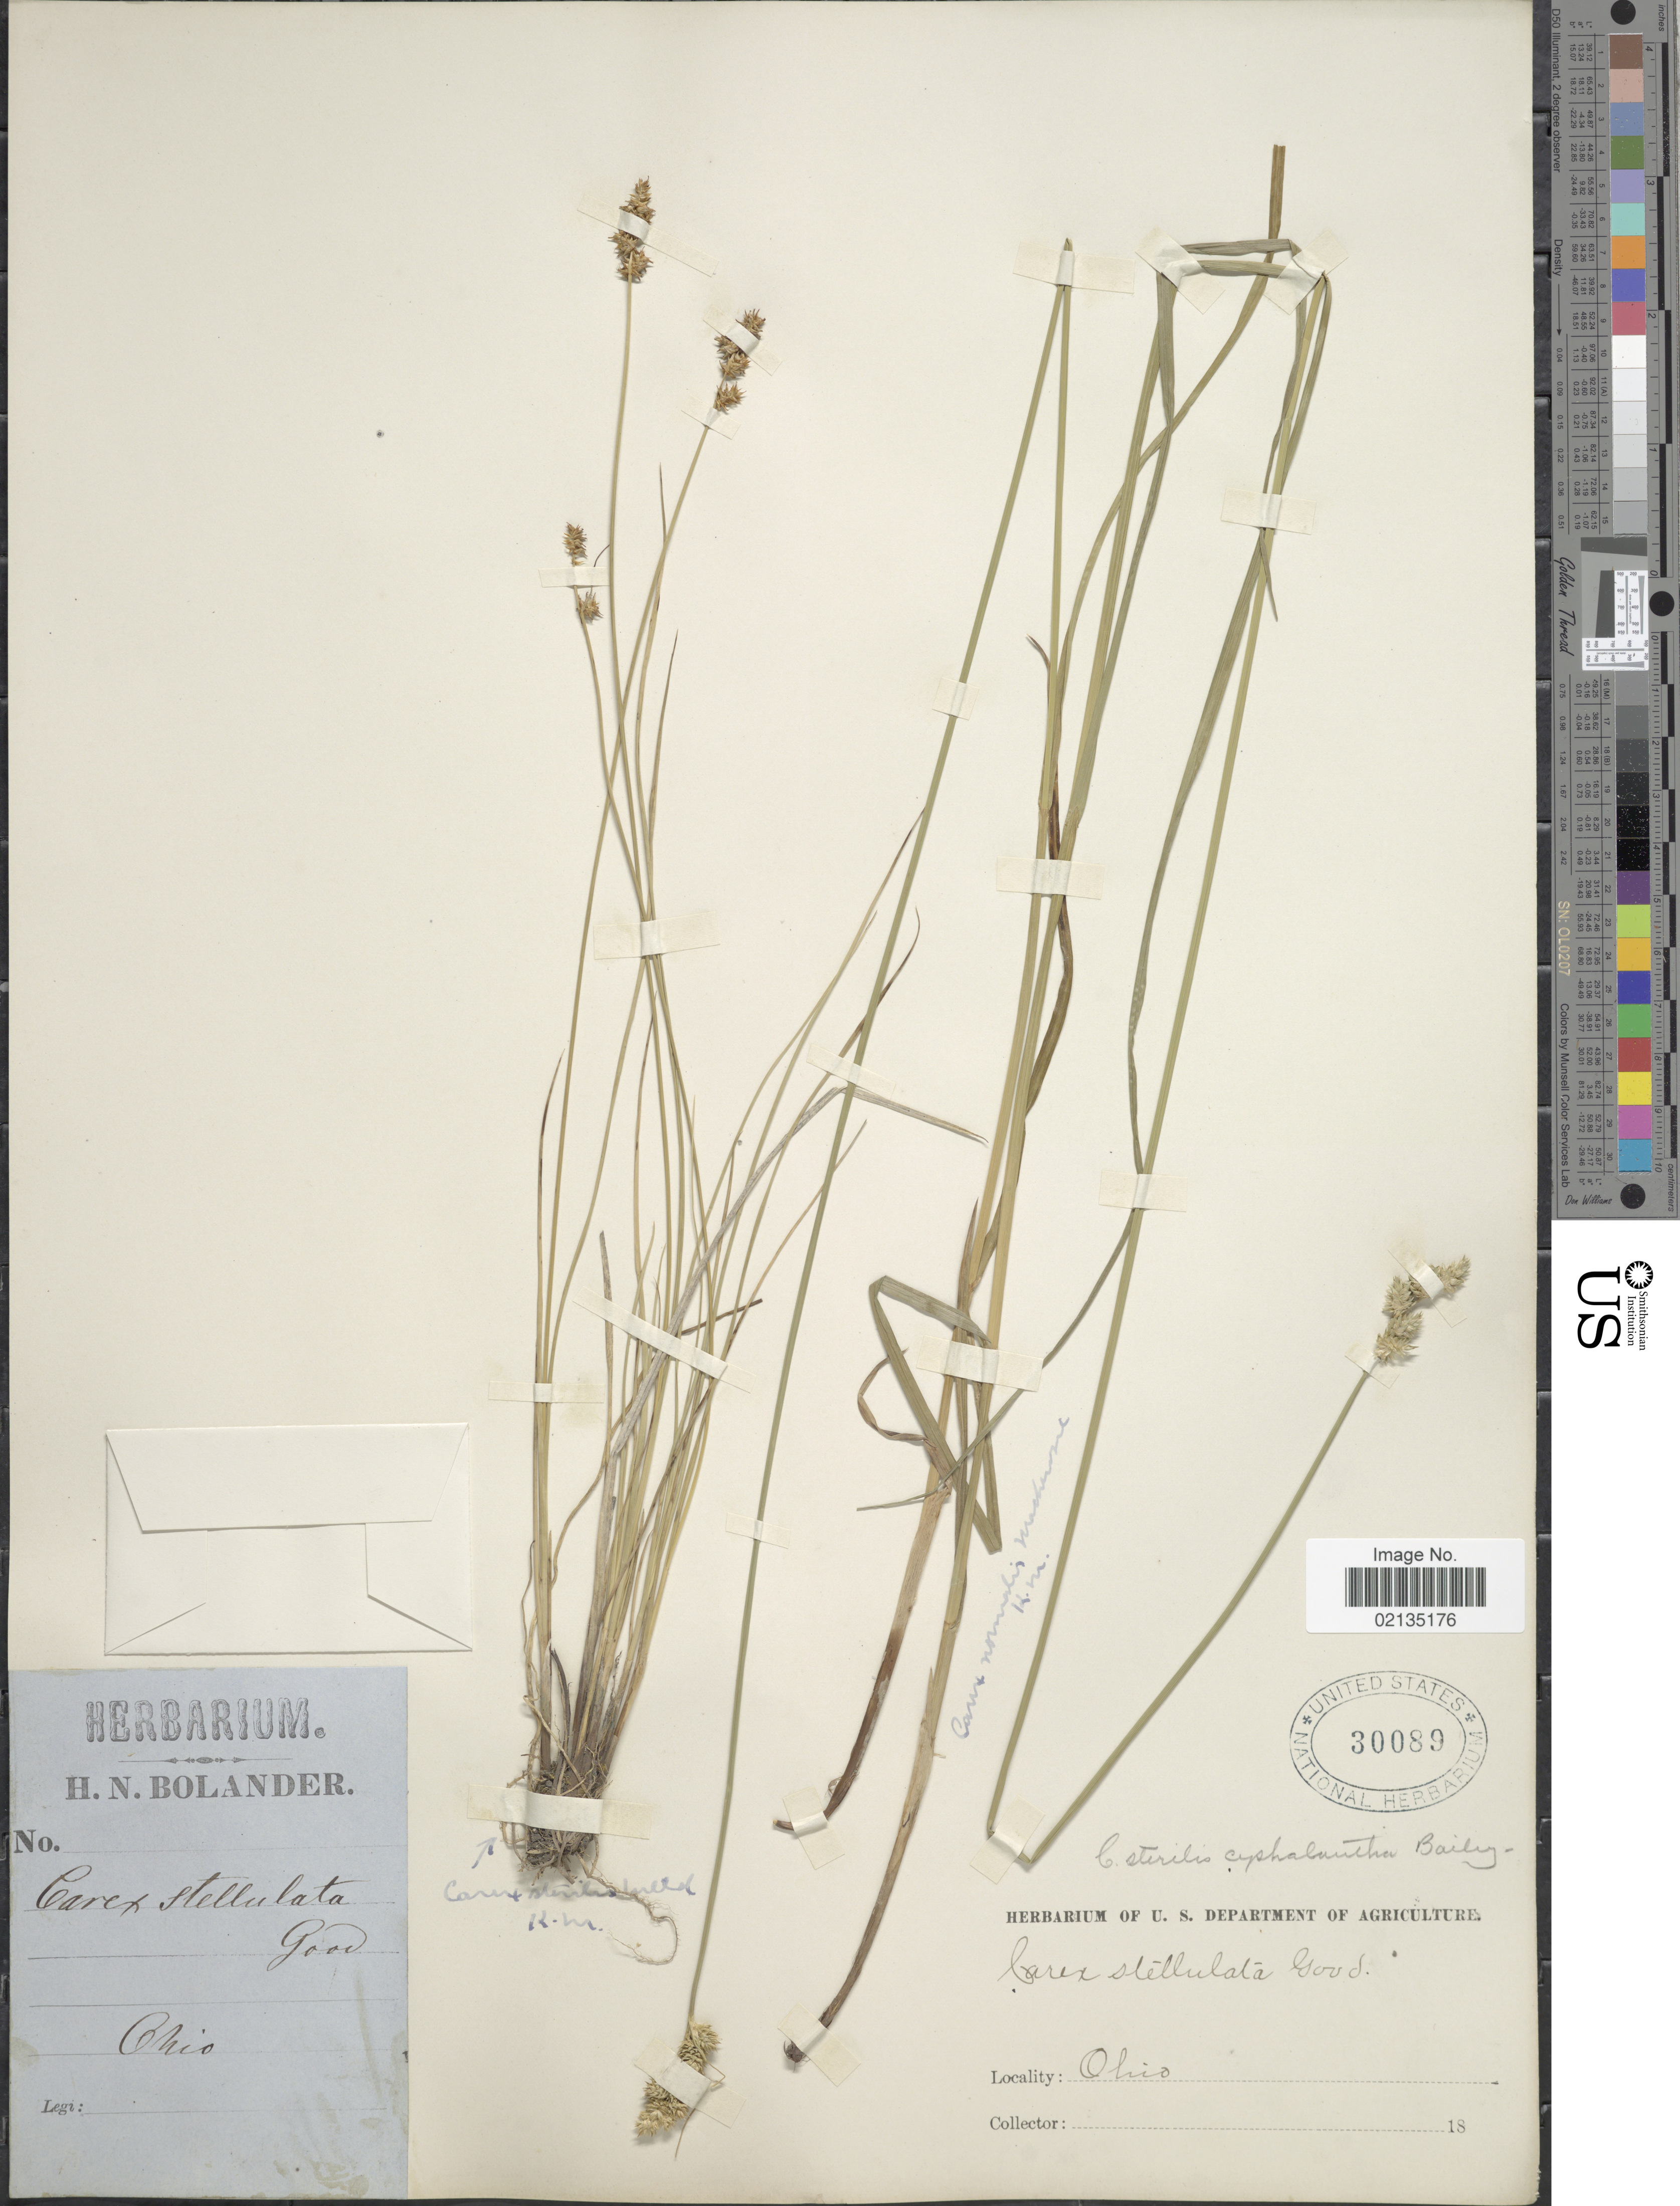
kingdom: Plantae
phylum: Tracheophyta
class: Liliopsida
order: Poales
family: Cyperaceae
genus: Carex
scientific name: Carex sterilis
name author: Willd.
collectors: H. N. Bolander (herbarium)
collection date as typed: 18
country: United States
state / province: Ohio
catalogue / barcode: US 30089